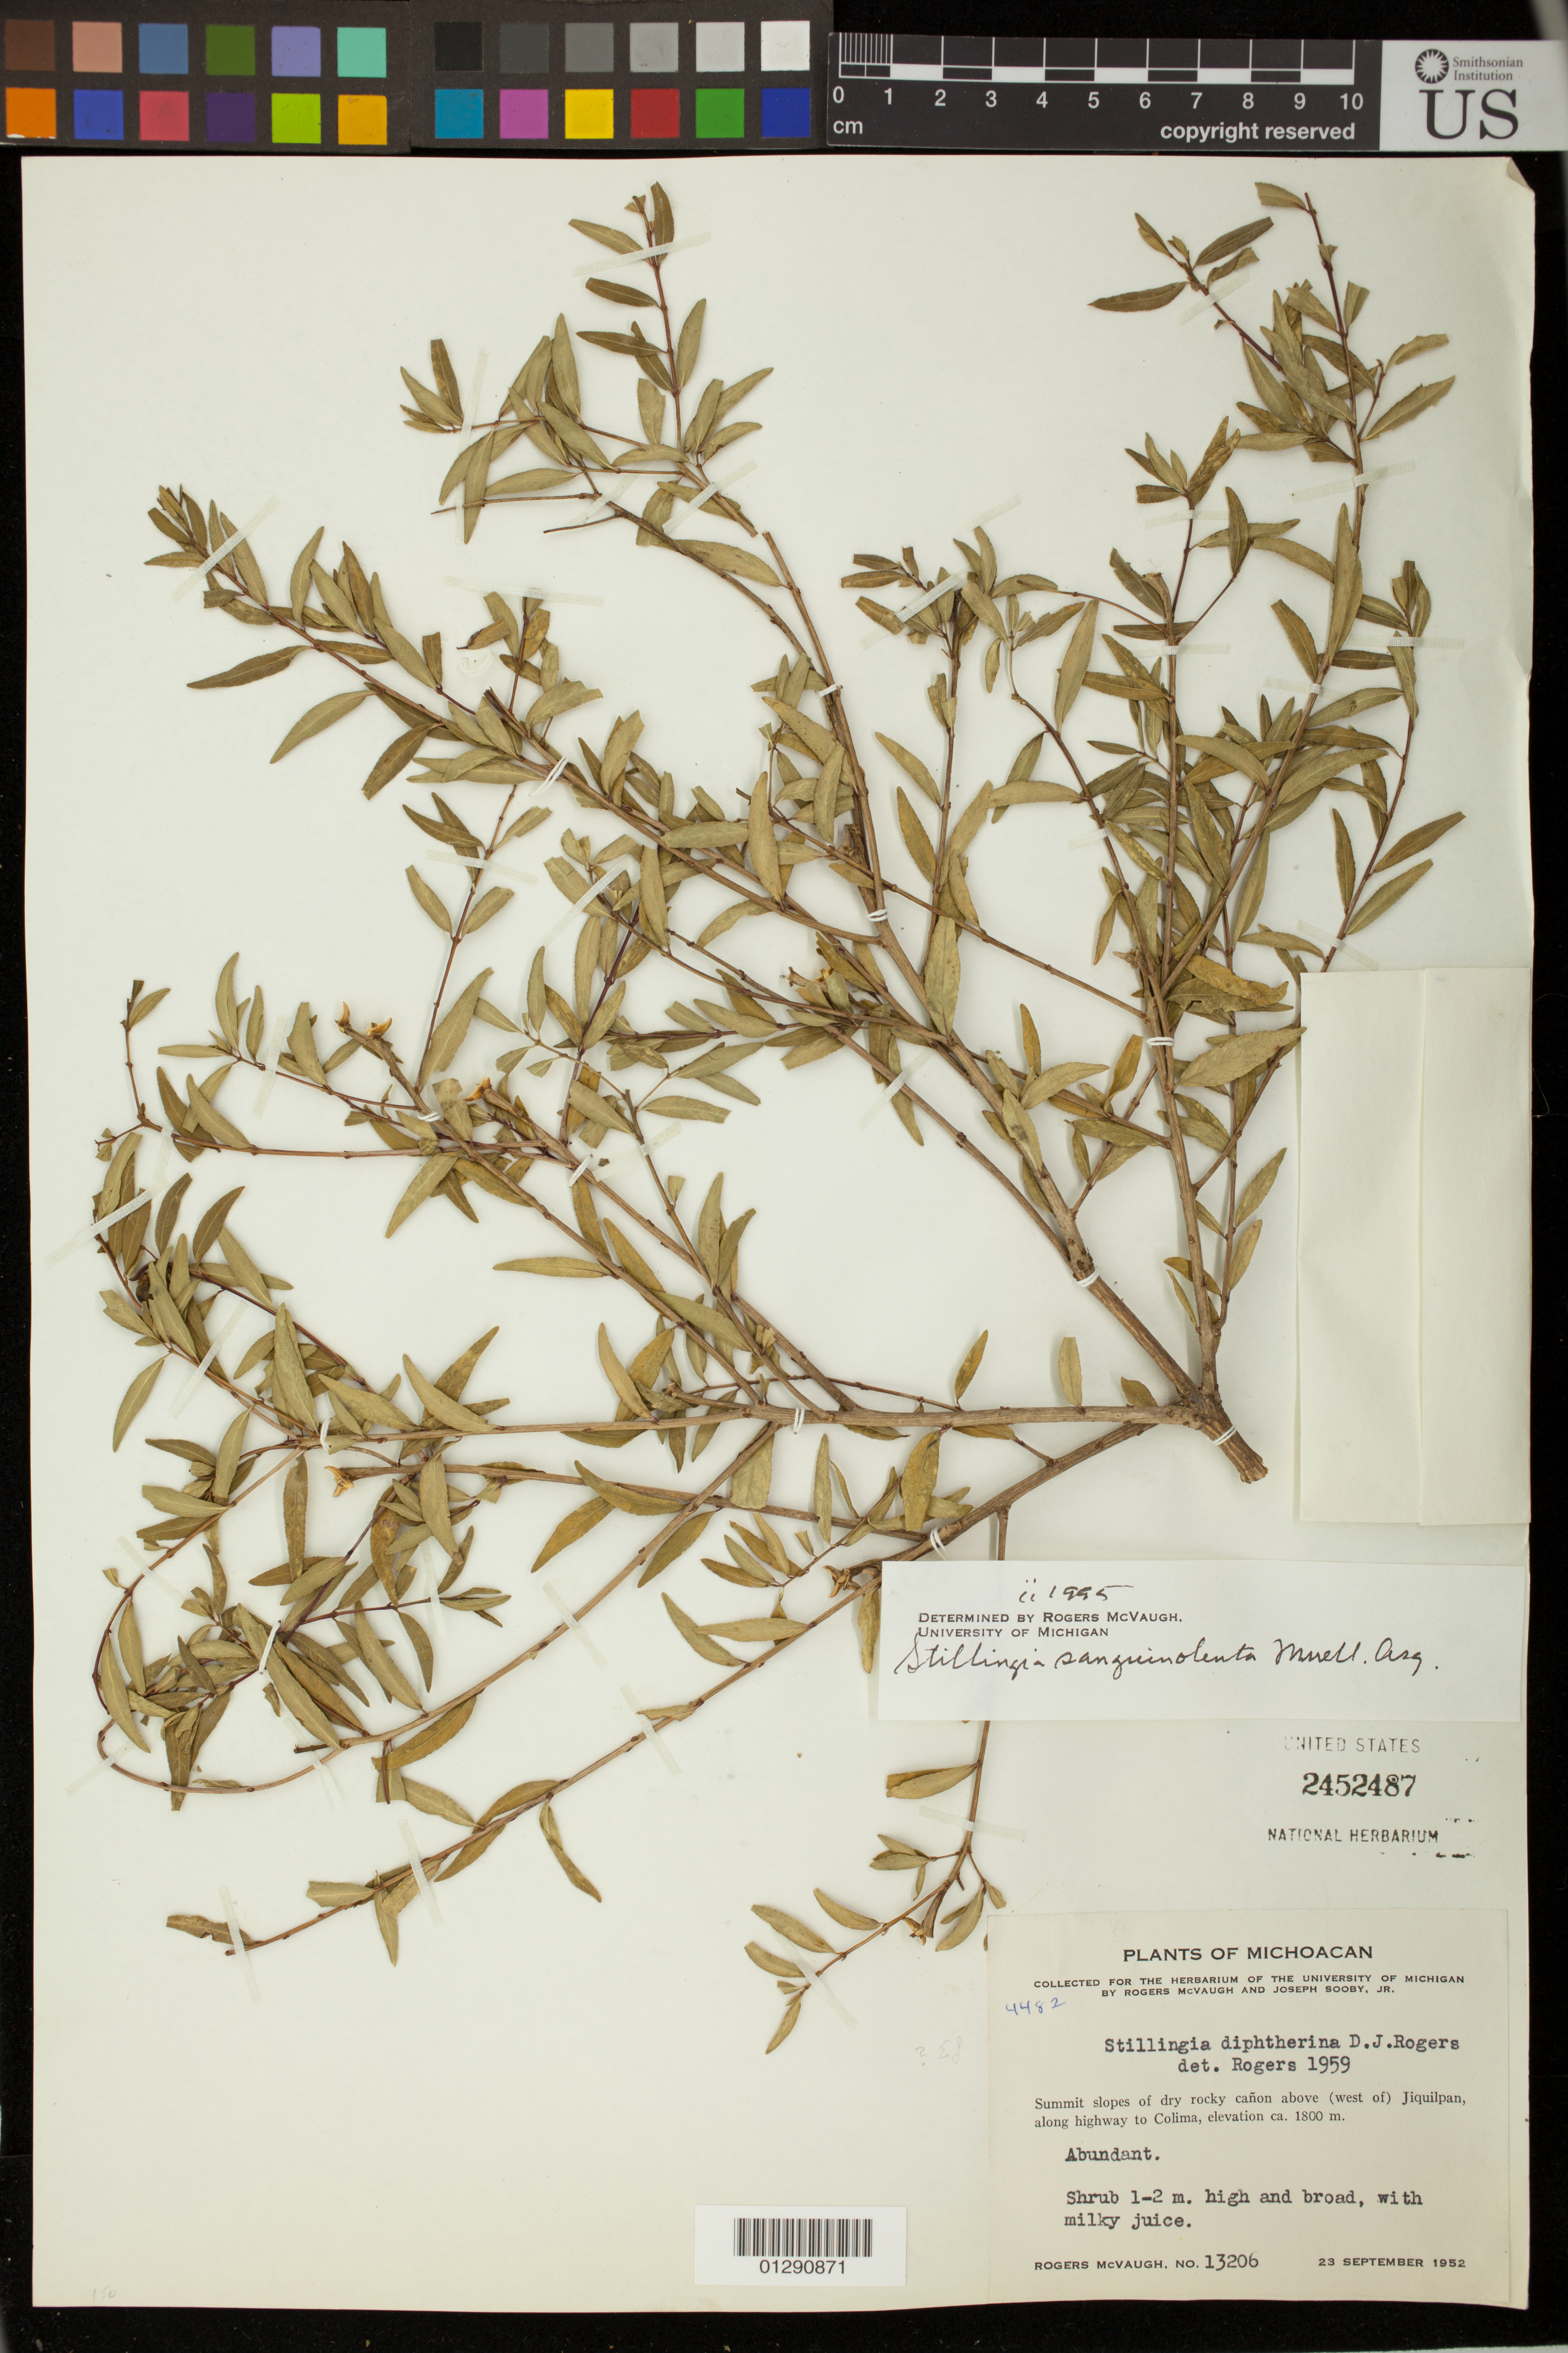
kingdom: Plantae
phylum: Tracheophyta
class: Magnoliopsida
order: Malpighiales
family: Euphorbiaceae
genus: Stillingia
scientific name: Stillingia sanguinolenta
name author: Müll. Arg.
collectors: R. McVaugh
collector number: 13206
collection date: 1952-09-23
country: Mexico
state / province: Michoacan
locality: Summit slopes of dry rocky canon above (west of) Jiquilpan, along highway to Colima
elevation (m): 1800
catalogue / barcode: US 2452487